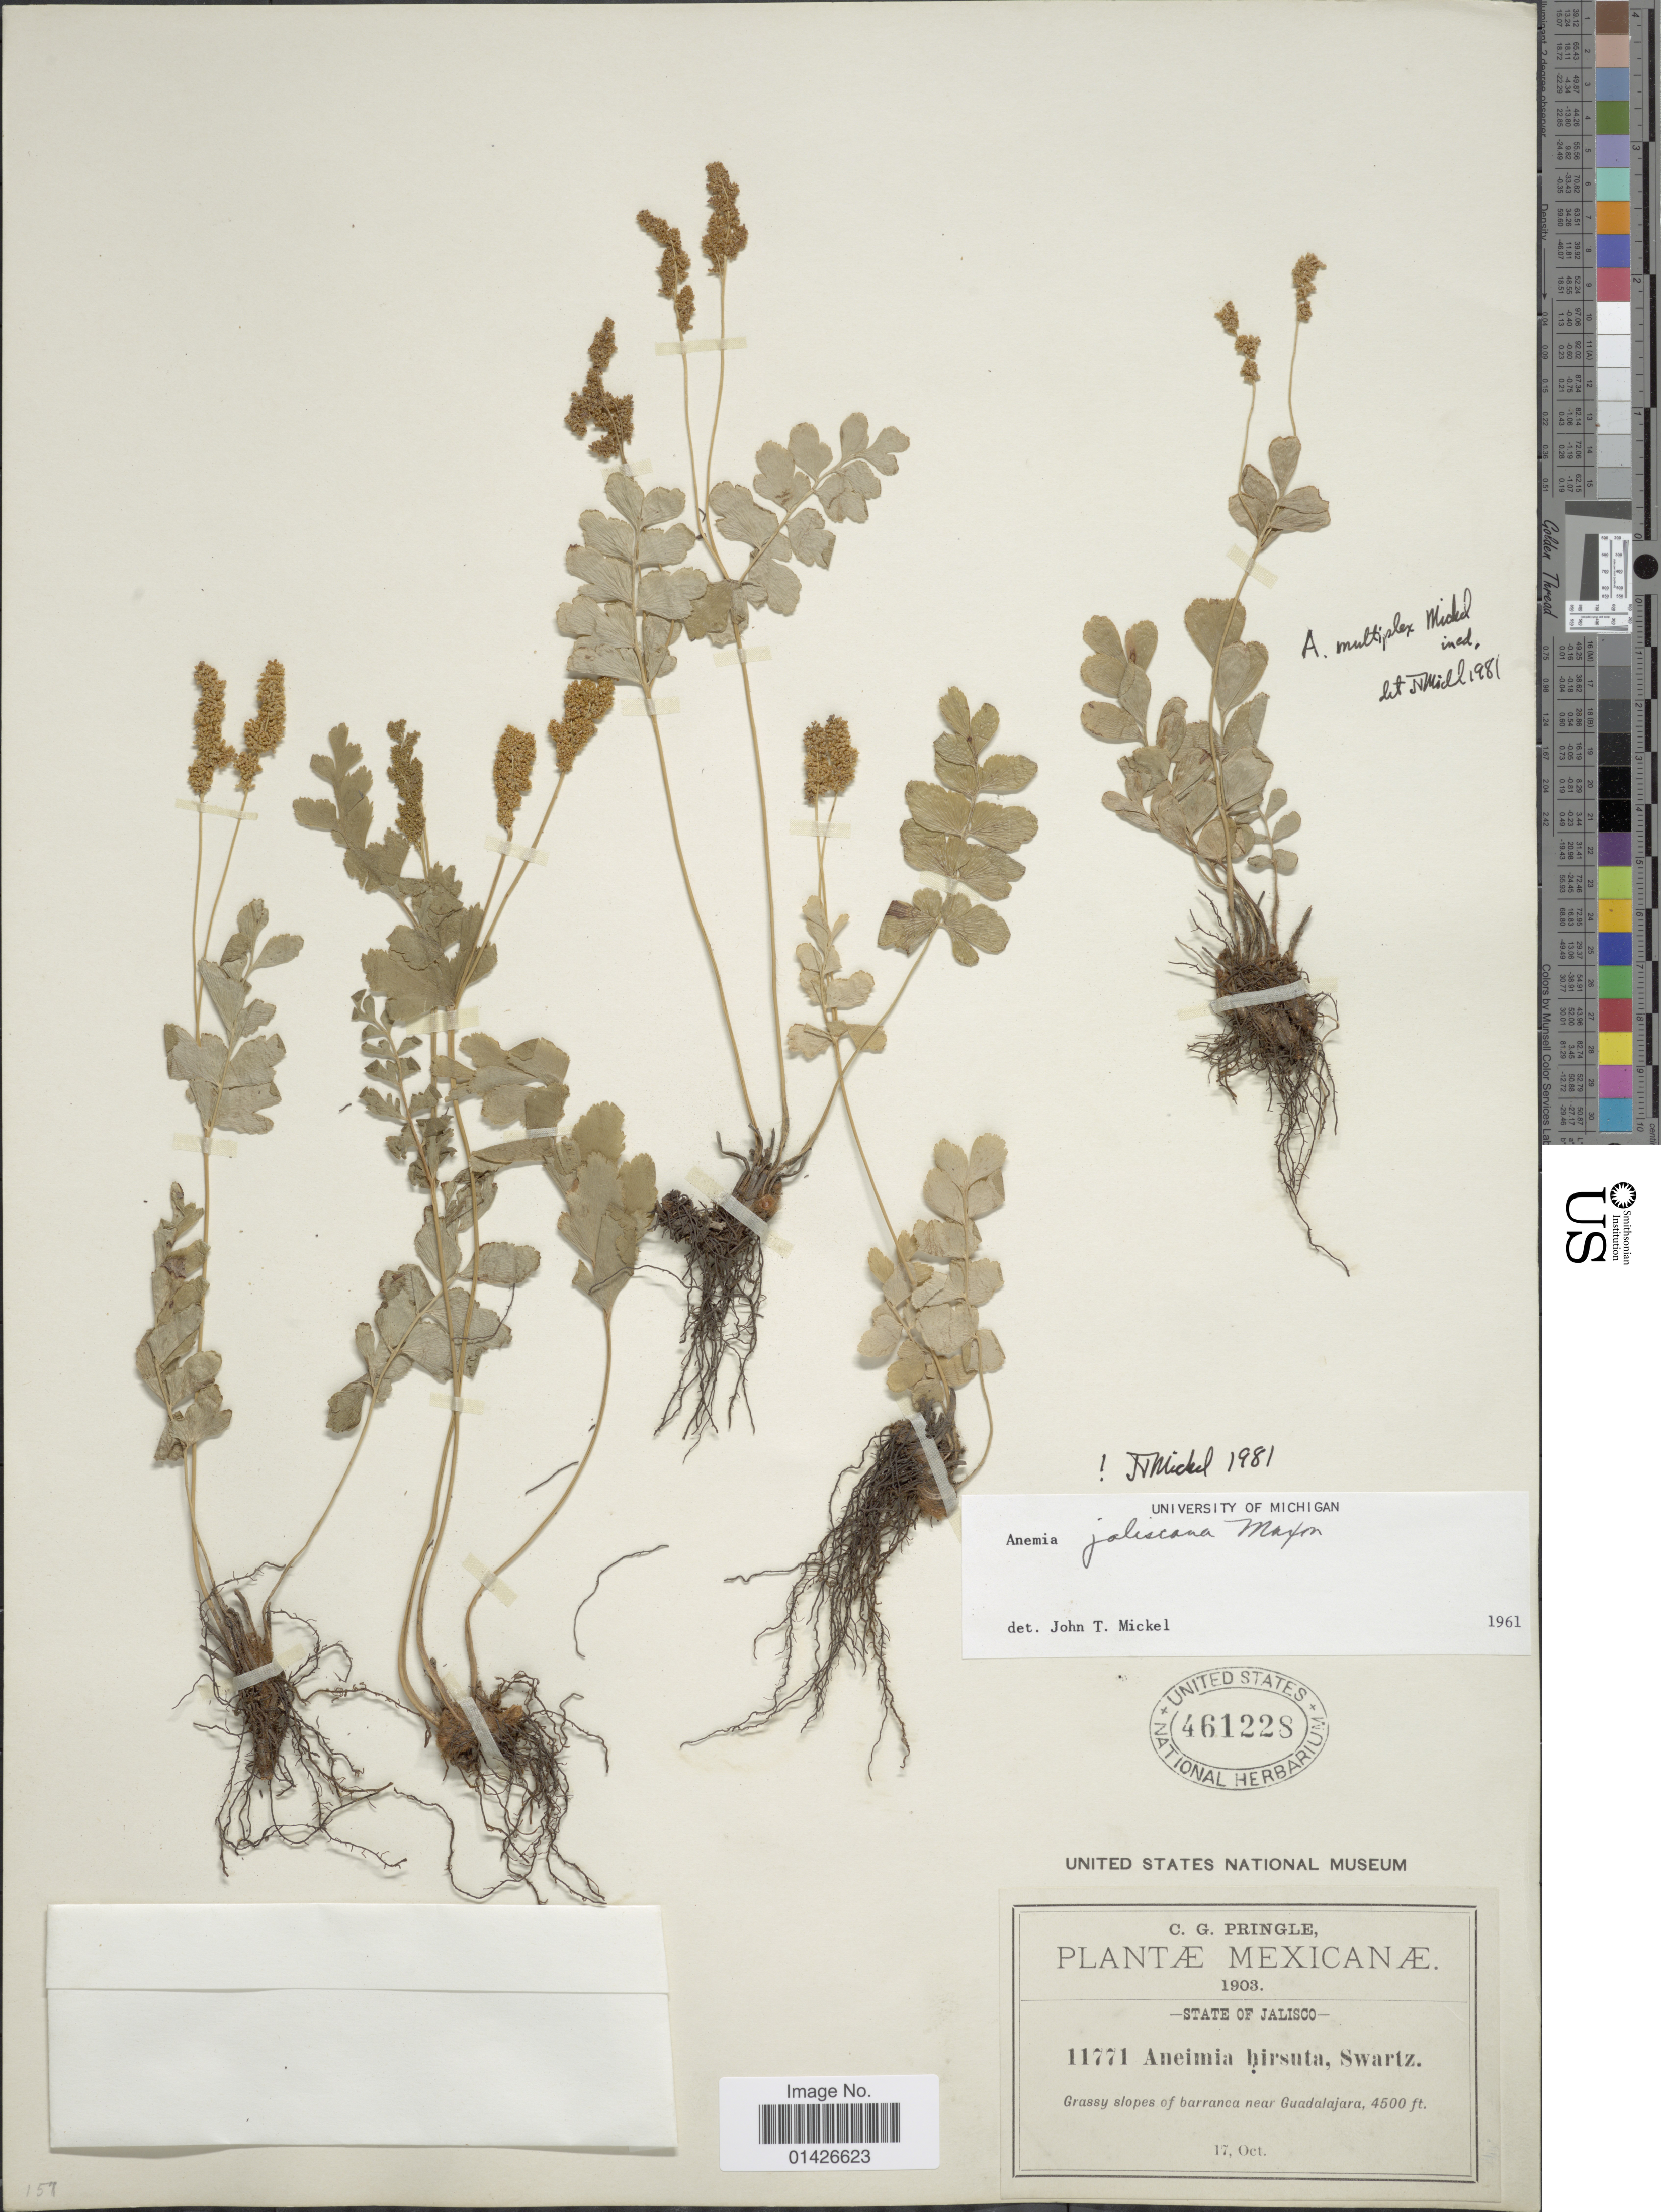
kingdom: Plantae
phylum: Tracheophyta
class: Polypodiopsida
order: Schizaeales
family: Anemiaceae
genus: Anemia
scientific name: Anemia jaliscana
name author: Maxon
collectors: C. G. Pringle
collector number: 11771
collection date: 1903-10-17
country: Mexico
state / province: Jalisco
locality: Grassy slopes of barranca near Guadalajara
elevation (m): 1372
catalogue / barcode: US 461228